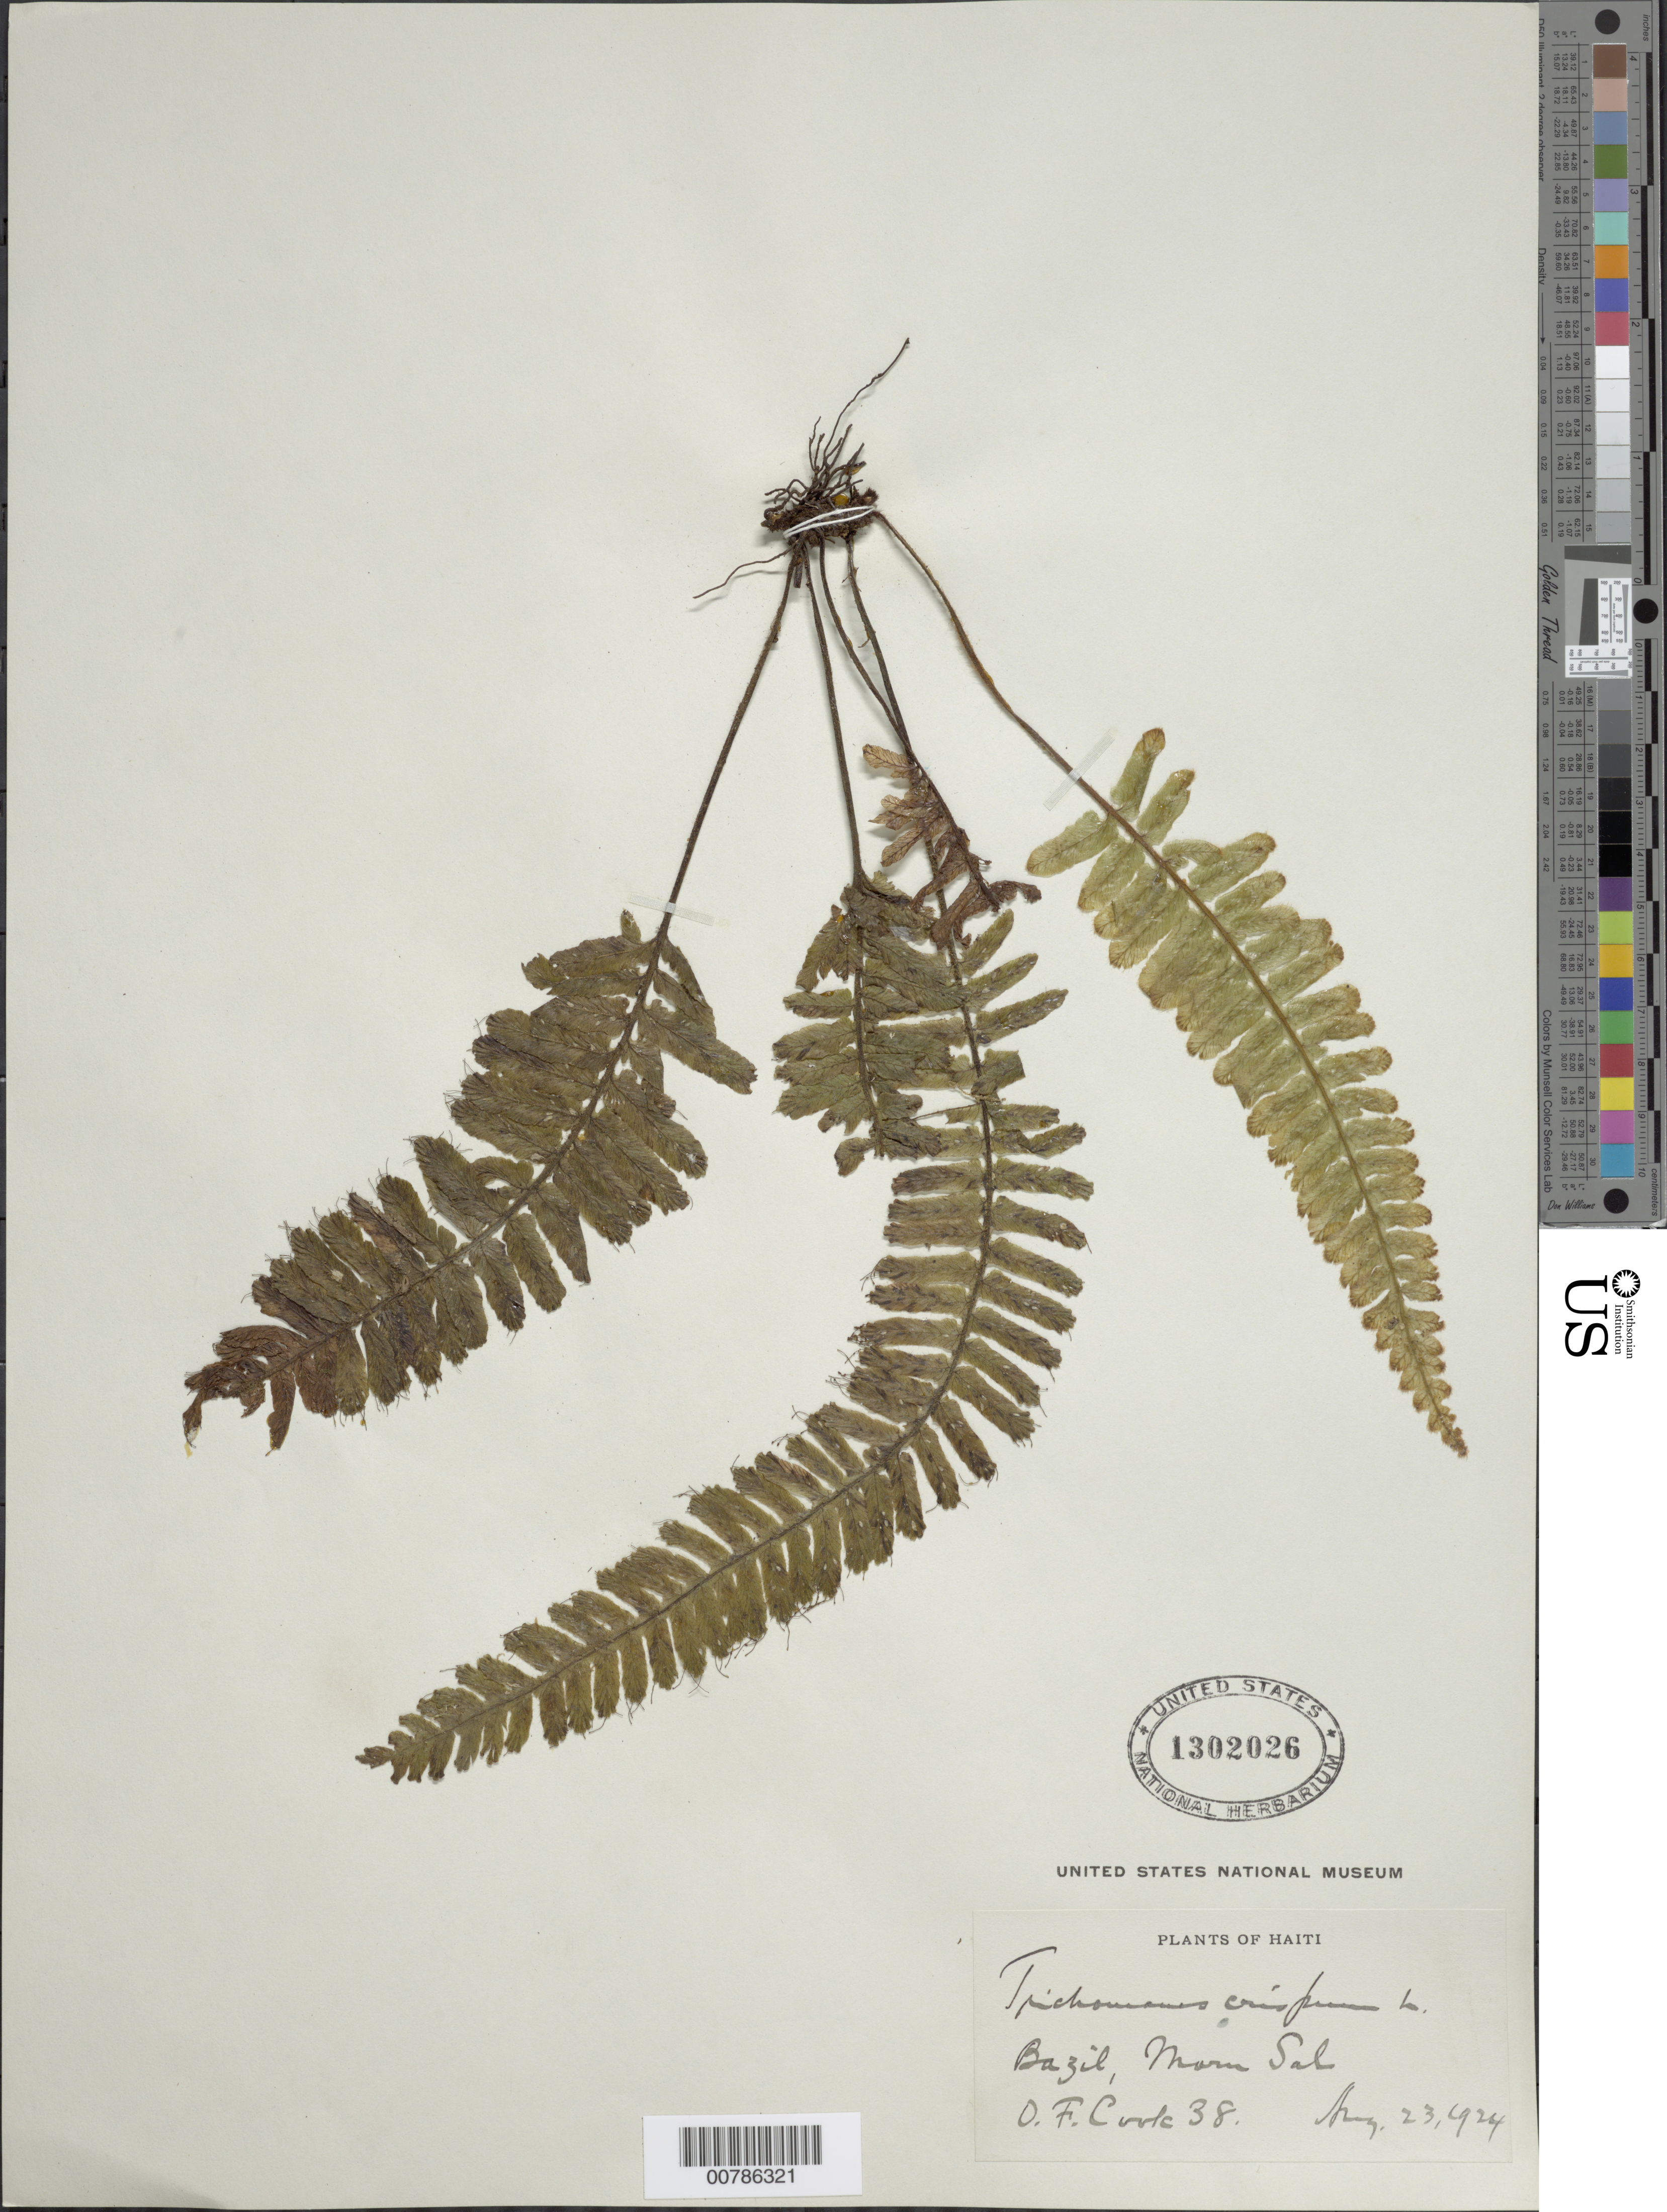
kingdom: Plantae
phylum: Tracheophyta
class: Polypodiopsida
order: Hymenophyllales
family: Hymenophyllaceae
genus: Trichomanes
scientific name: Trichomanes crispum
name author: L.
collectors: O. F. Cook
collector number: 38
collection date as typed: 23 Aug 1924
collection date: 1924-08-23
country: Haiti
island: Hispaniola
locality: Bazil, Morne Sal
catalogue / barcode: US 1302026